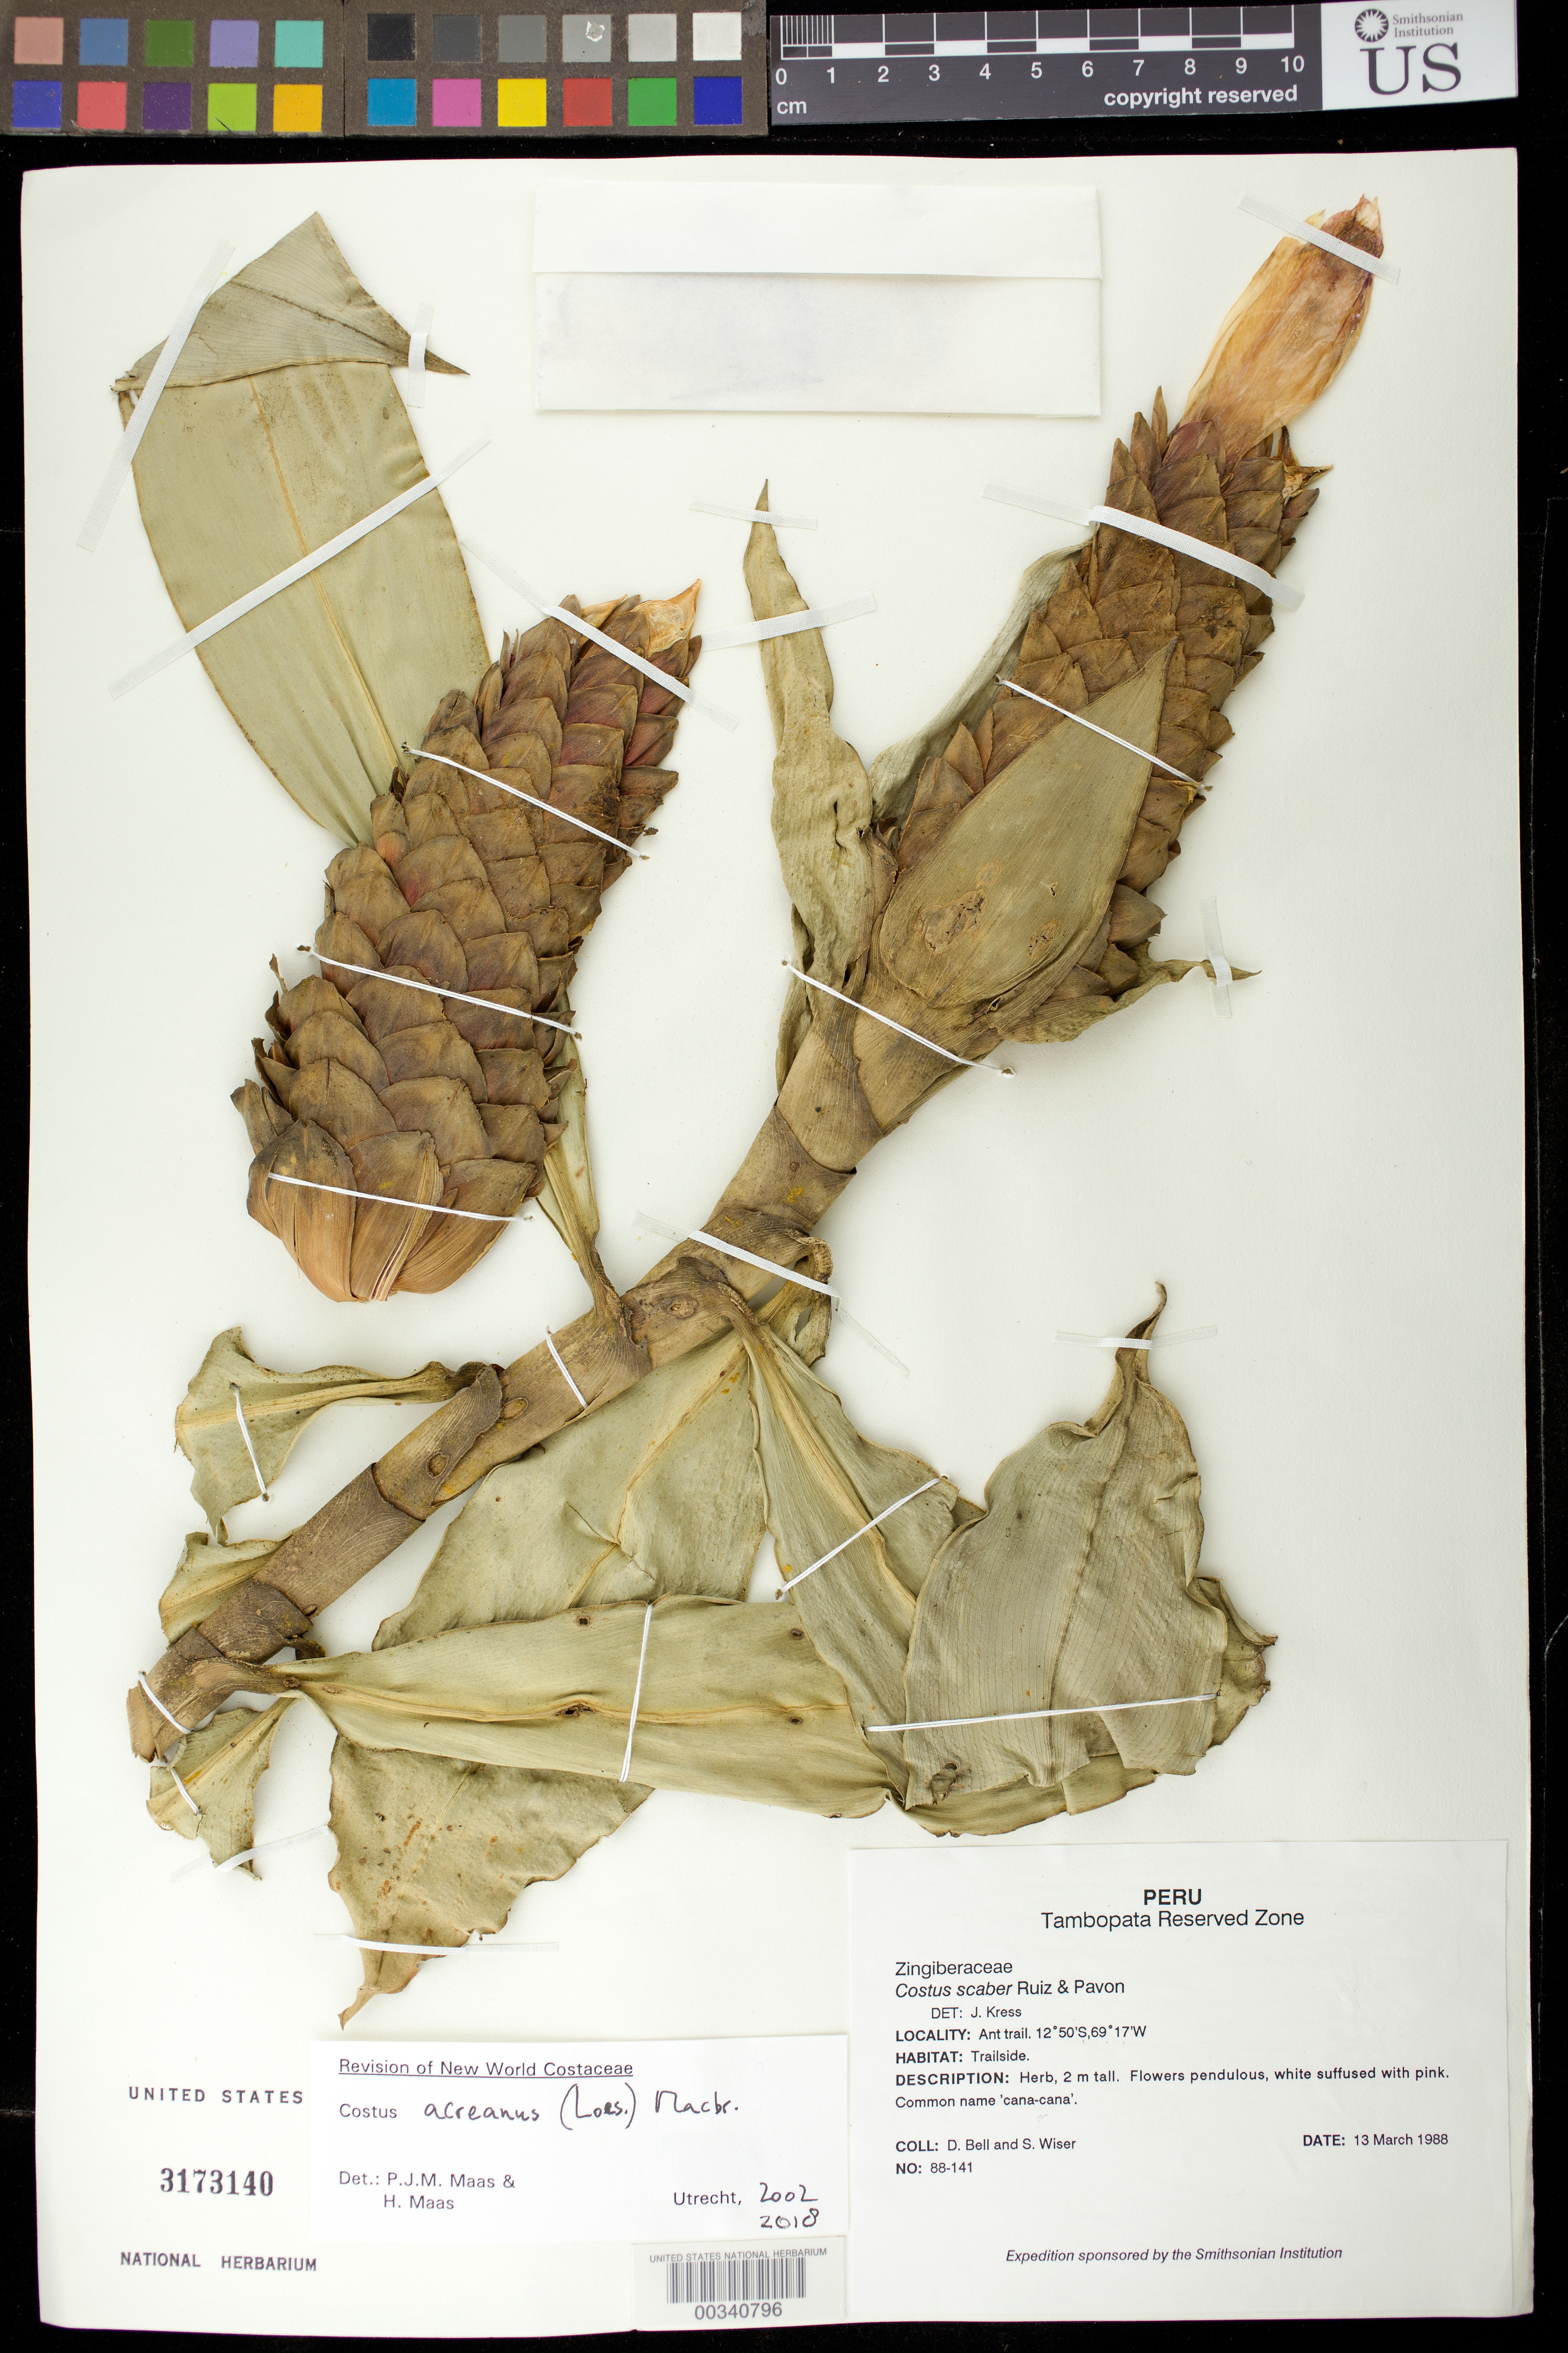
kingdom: Plantae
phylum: Tracheophyta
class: Liliopsida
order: Zingiberales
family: Costaceae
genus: Costus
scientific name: Costus acreanus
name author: (Loes.) Maas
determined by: Kress, W. J., (US), Smithsonian Institution - National Museum of Natural History (UNITED STATES)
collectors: D. A. Bell & S. Wiser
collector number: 88-141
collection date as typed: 13 Mar 1988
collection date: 1988-03-13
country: Peru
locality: Tambopata Reserved Zone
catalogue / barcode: US 3173140